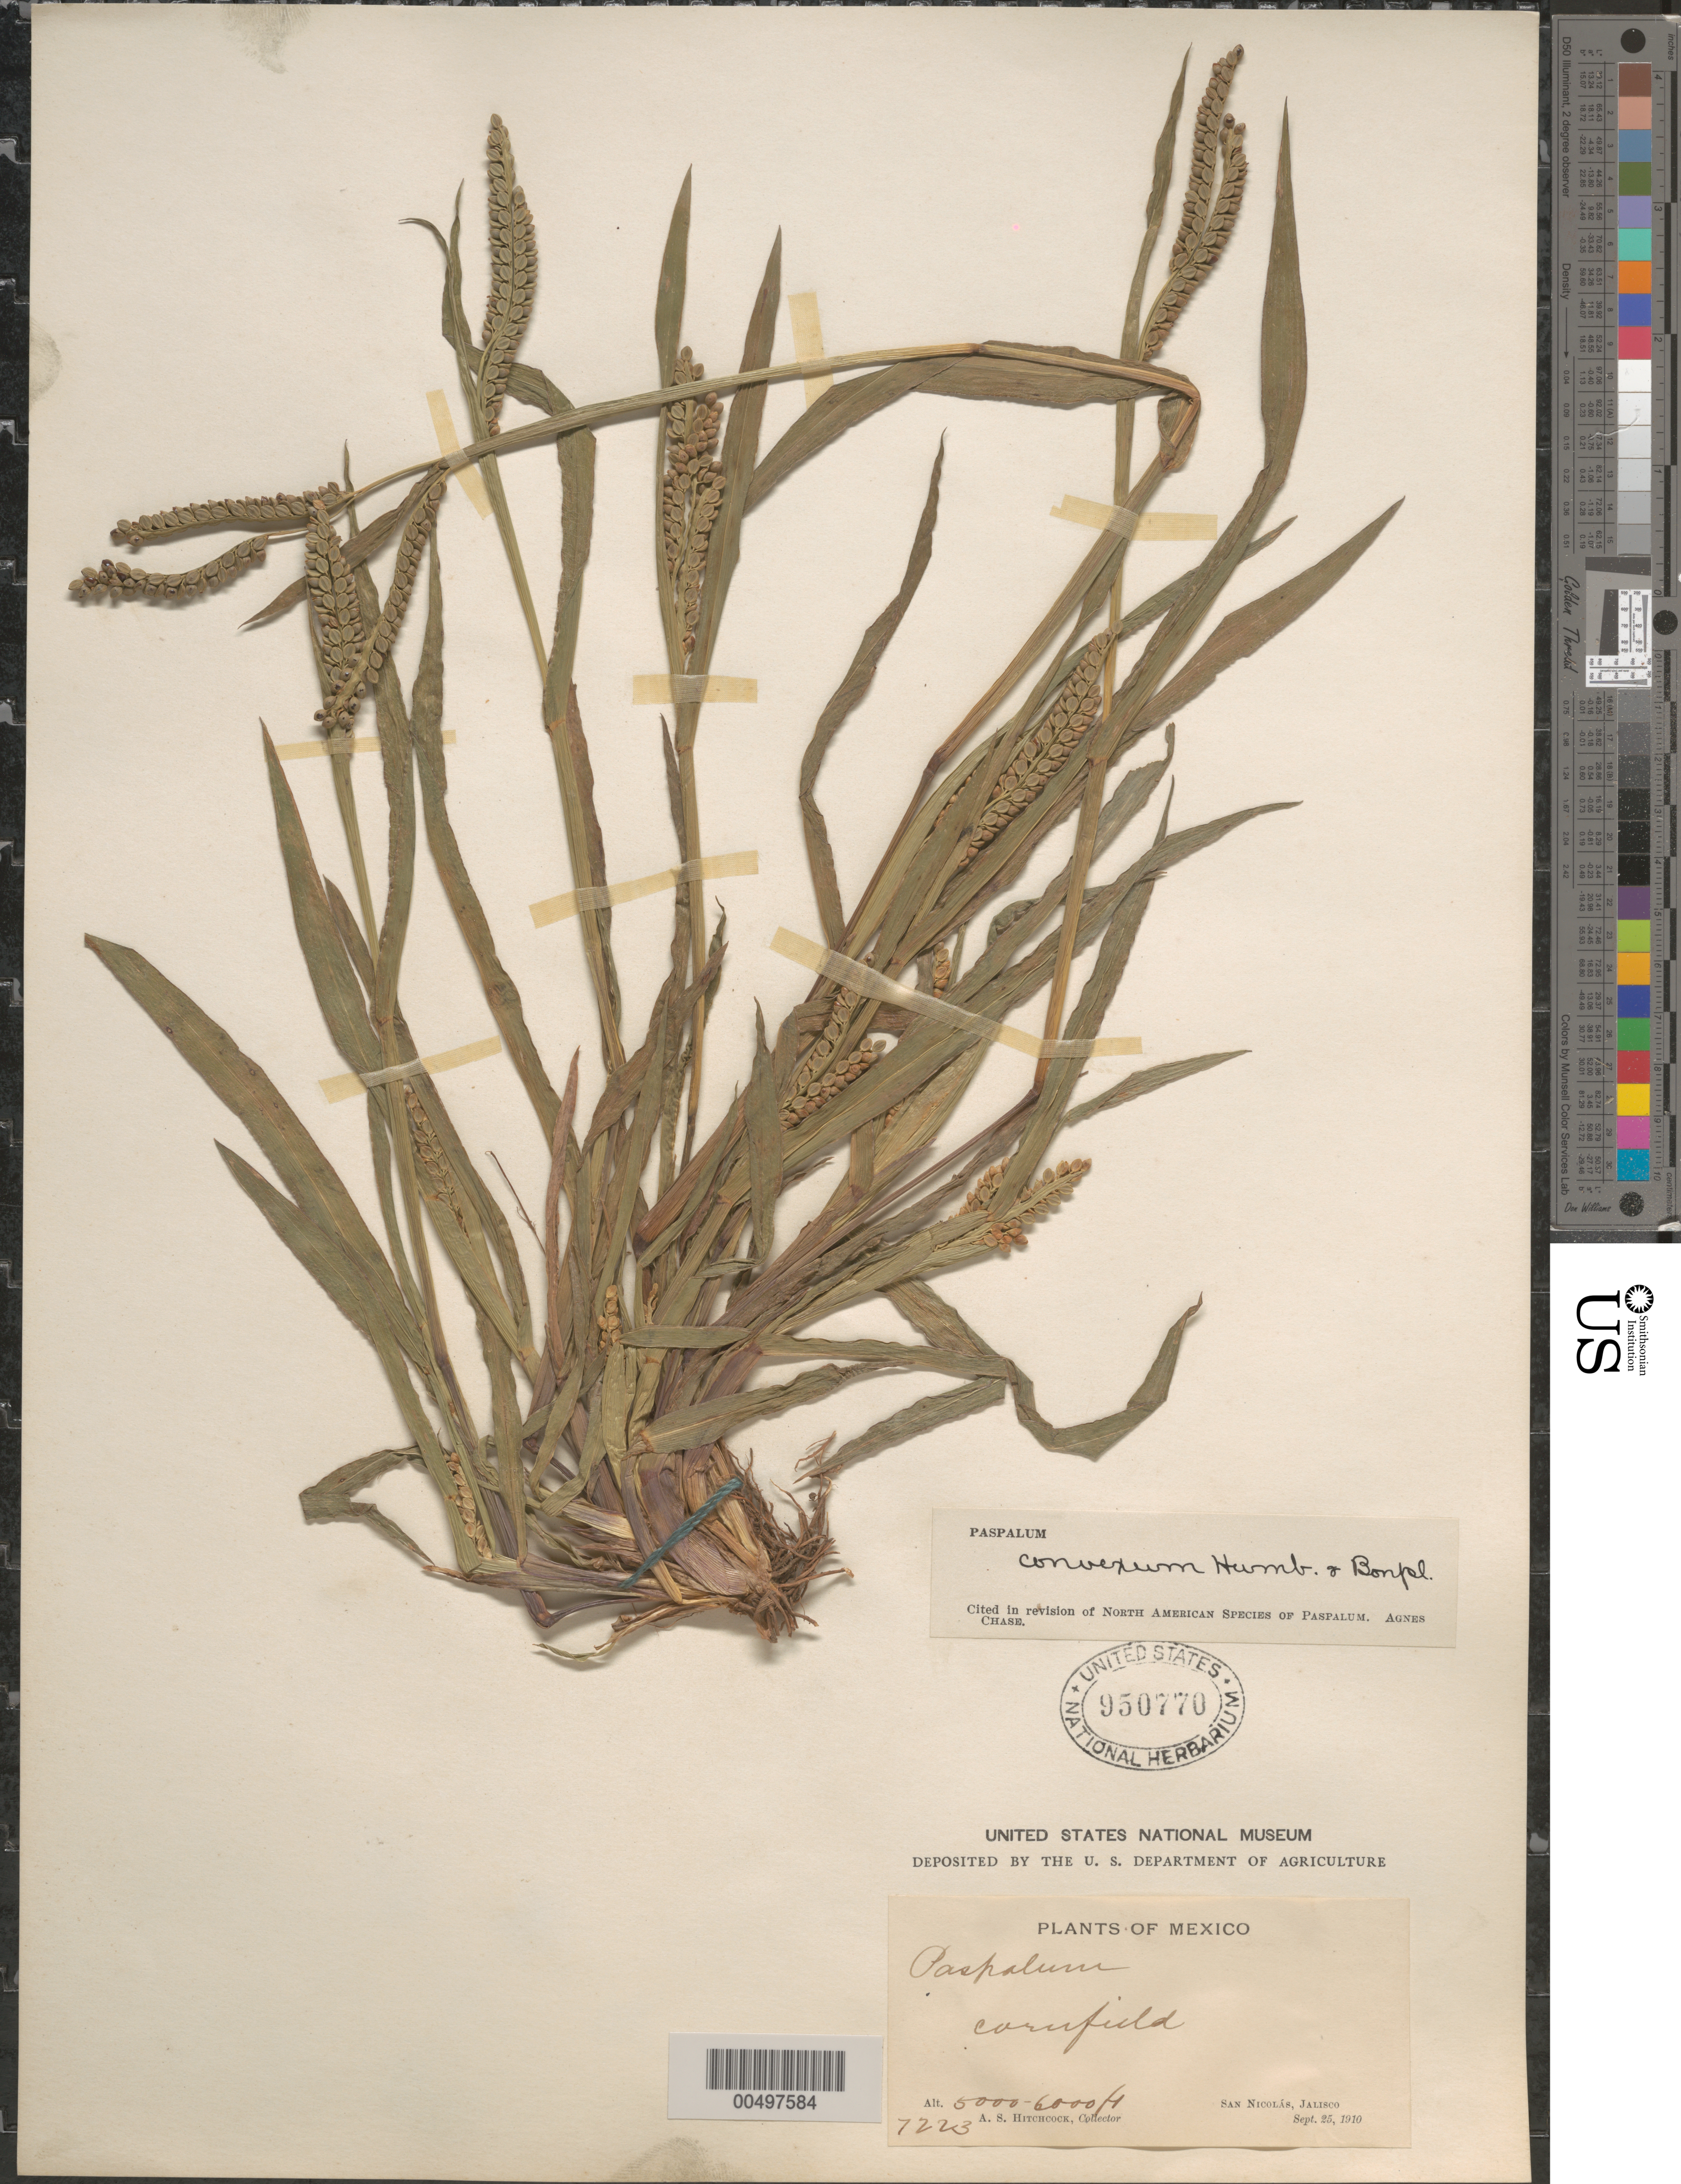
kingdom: Plantae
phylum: Tracheophyta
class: Liliopsida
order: Poales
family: Poaceae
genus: Paspalum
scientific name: Paspalum convexum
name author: Humb. & Bonpl. ex Flüggé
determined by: Chase, [M.] Agnes, (US)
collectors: A. S. Hitchcock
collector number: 7223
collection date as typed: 25 Sep 1910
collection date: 1910-09-25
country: Mexico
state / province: Jalisco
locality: San Nicolás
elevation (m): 1524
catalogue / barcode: US 950770